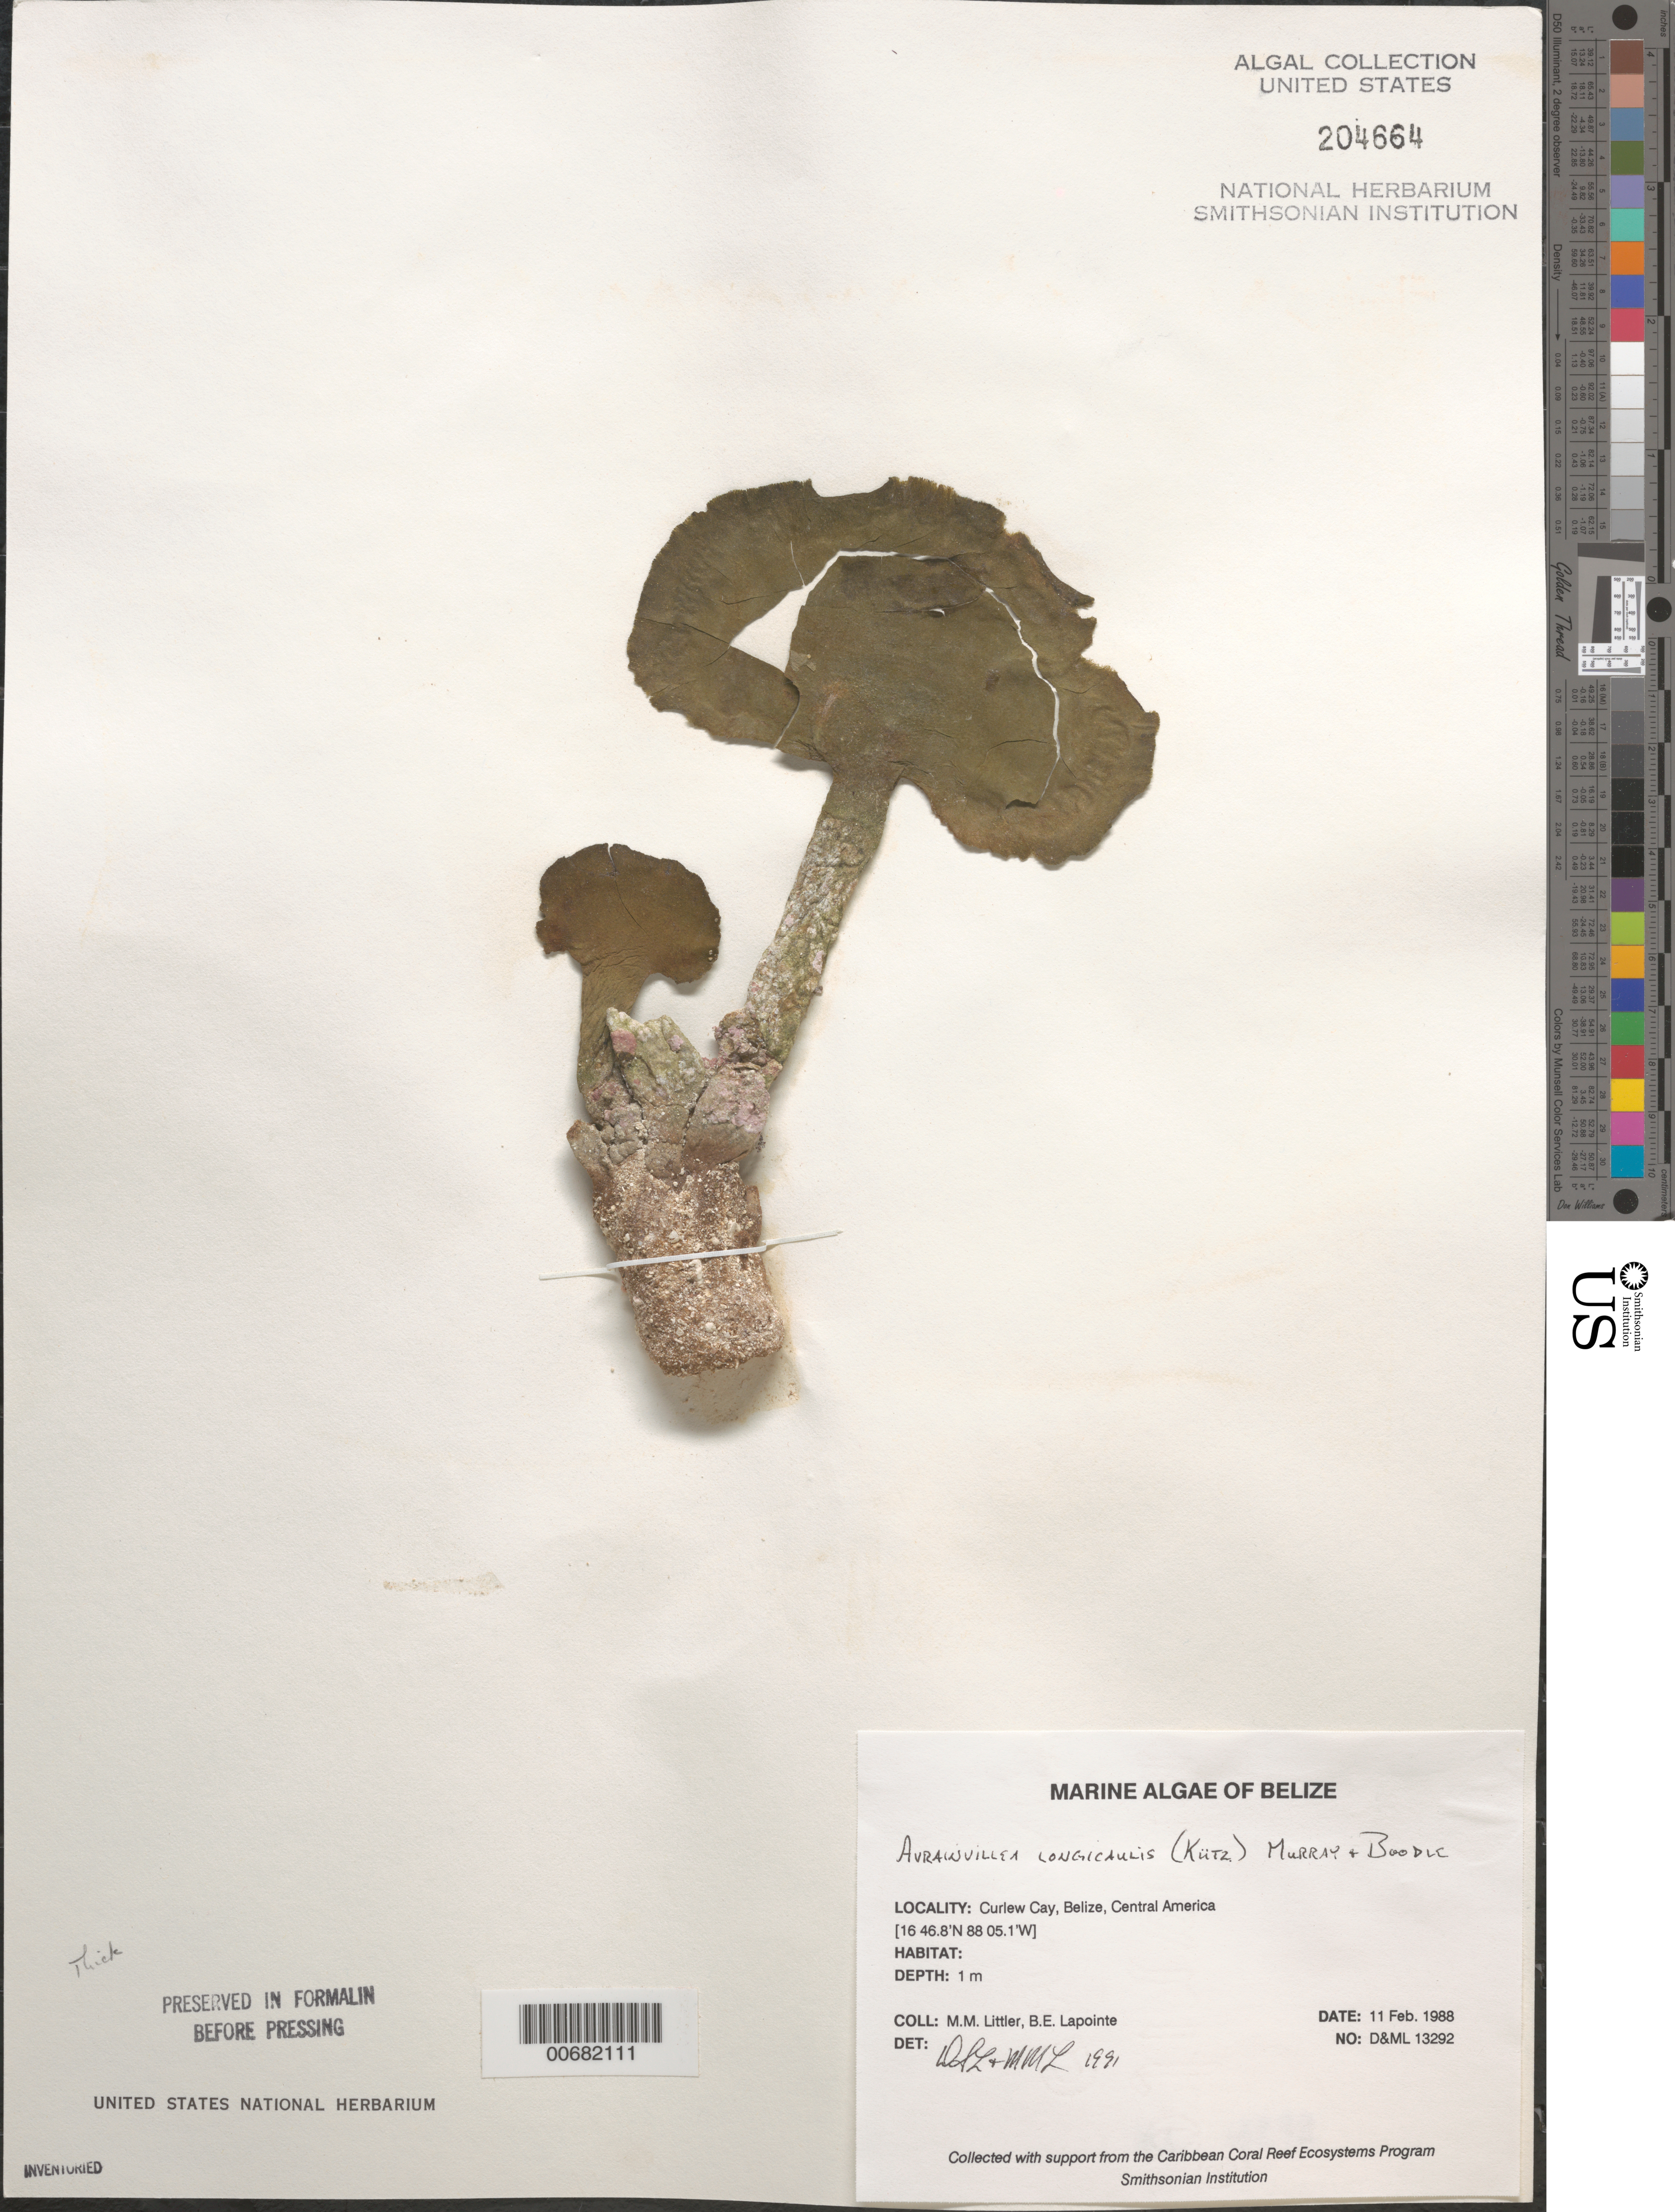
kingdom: Plantae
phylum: Chlorophyta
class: Ulvophyceae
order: Bryopsidales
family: Dichotomosiphonaceae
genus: Avrainvillea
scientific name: Avrainvillea longicaulis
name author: (Kütz.) G. Murray & Boodle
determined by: Littler, D. S.; Littler, M. M.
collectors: M. M. Littler & B. Lapointe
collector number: D&ML 13292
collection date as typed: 11 Feb 1988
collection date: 1988-02-11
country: Belize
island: Curlew Cay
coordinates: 16 46.8' N, 88 05.1' W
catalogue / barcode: US 204664